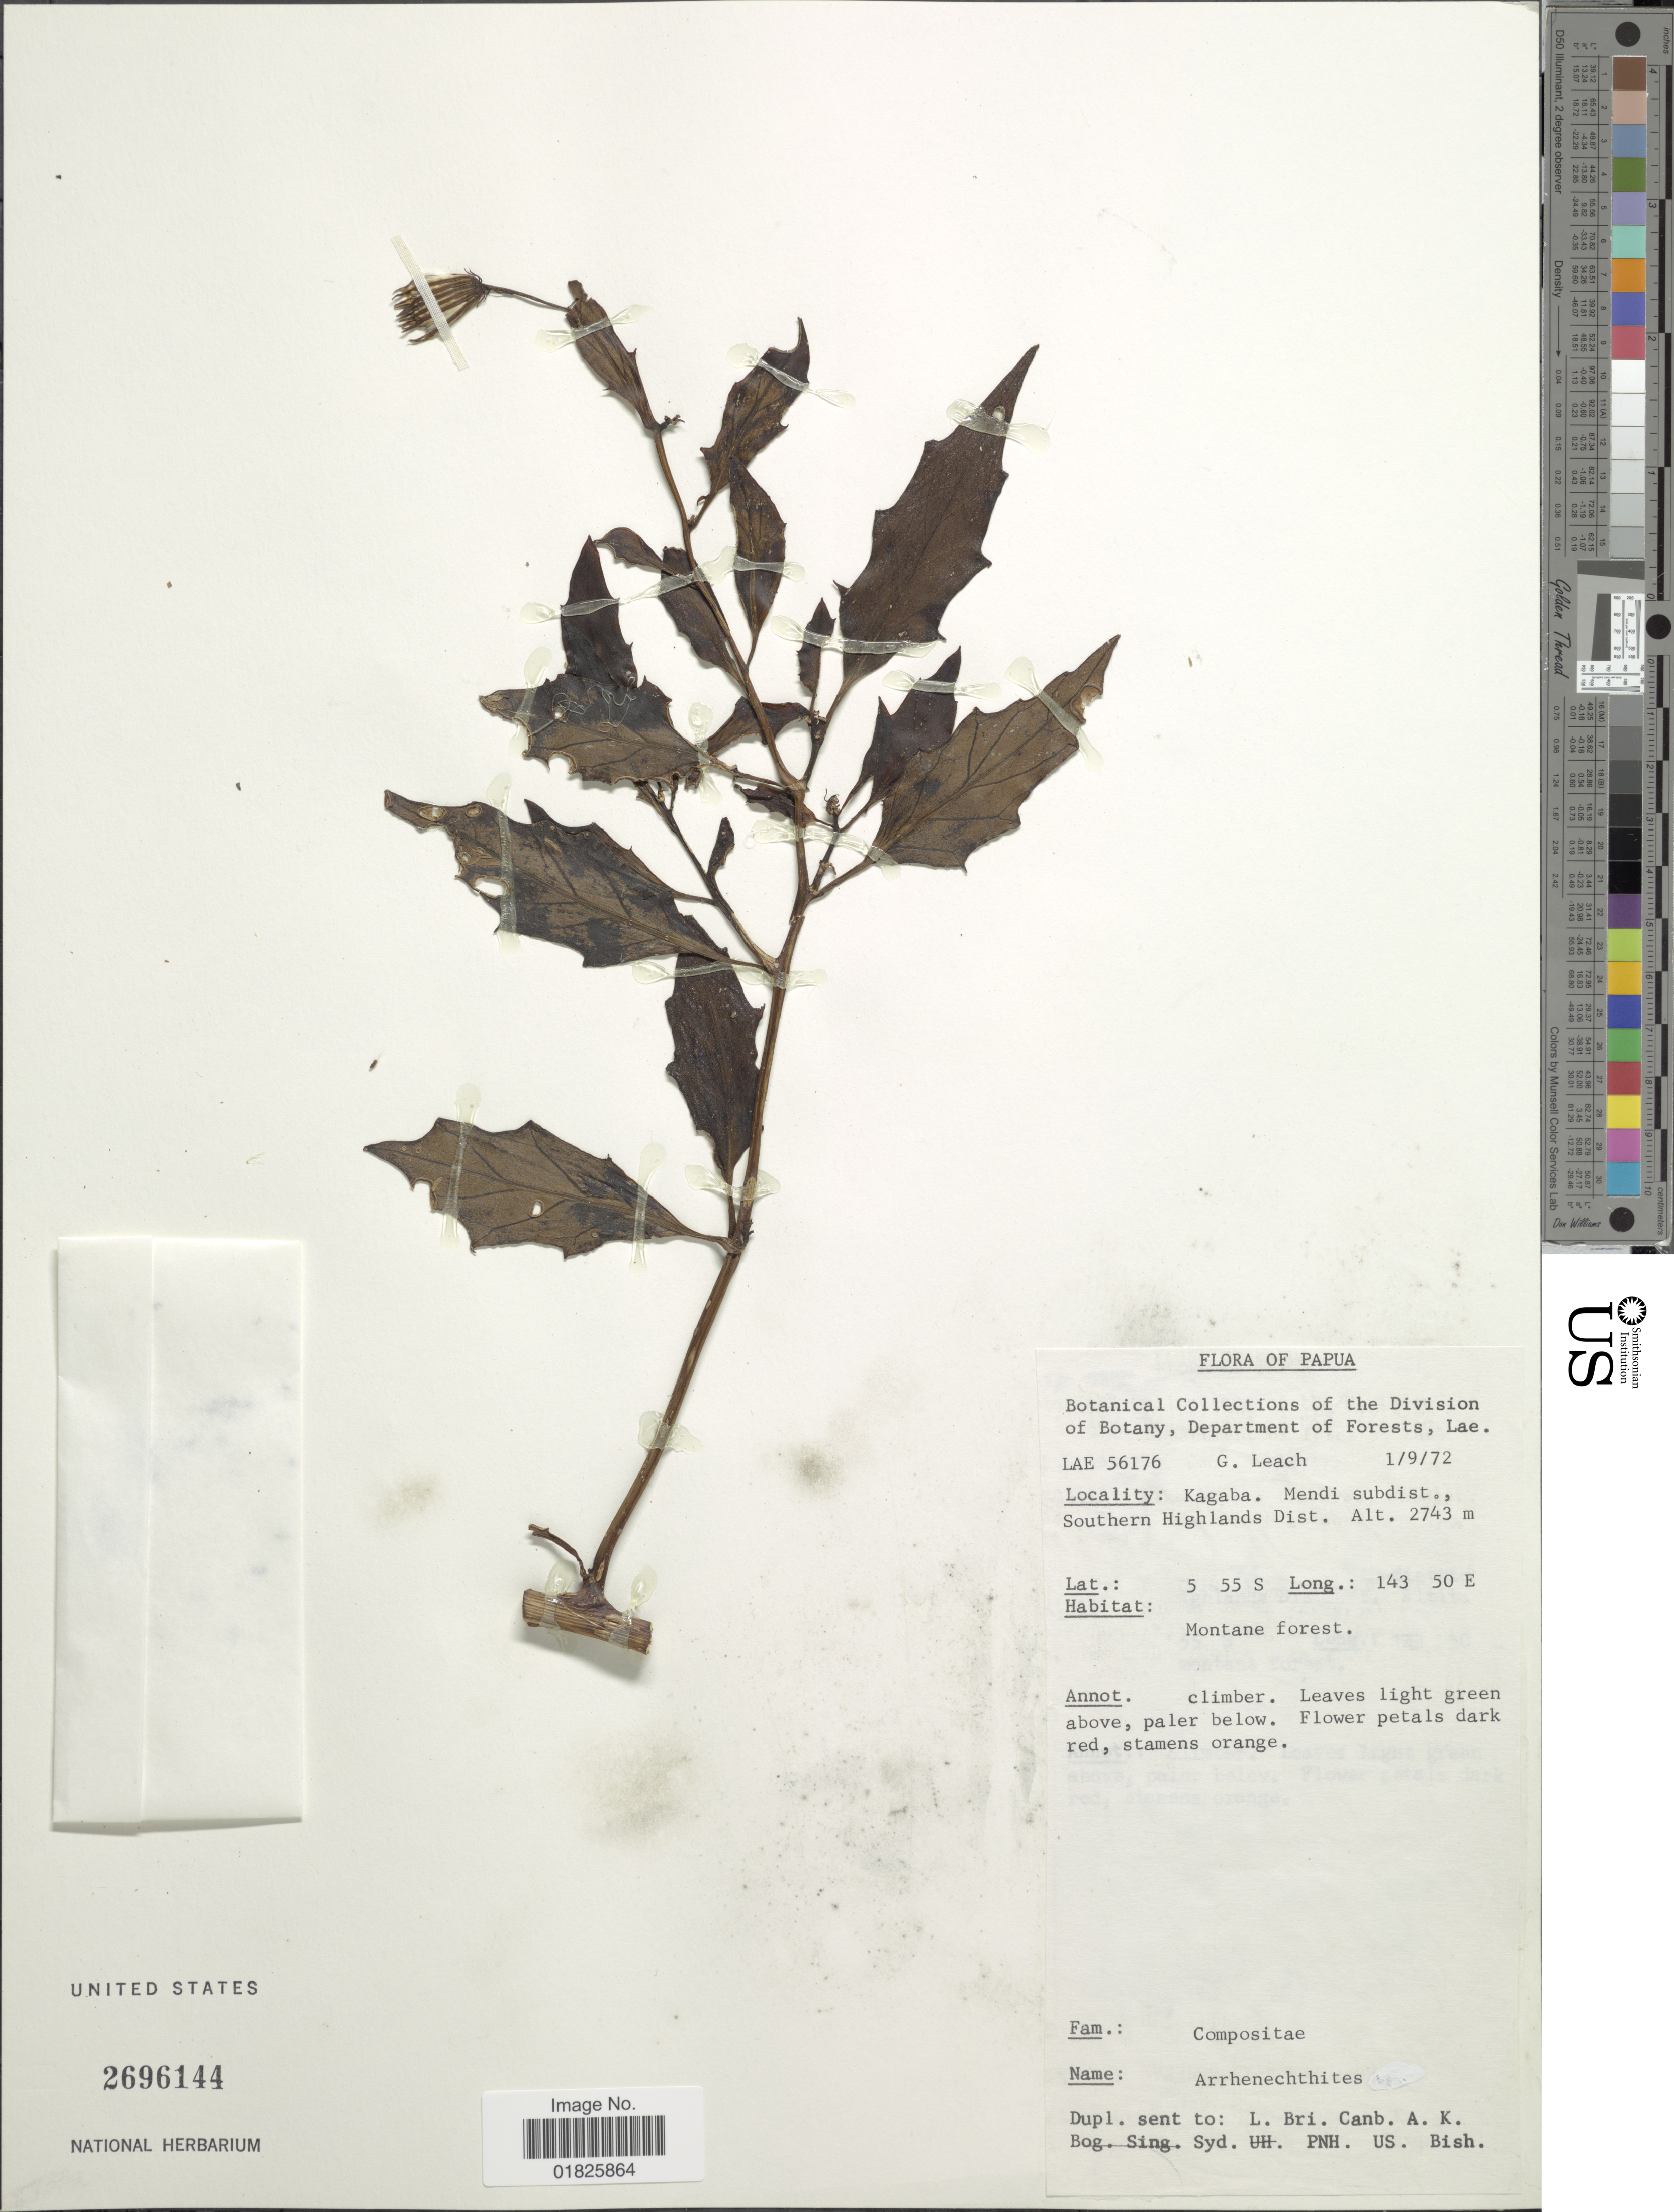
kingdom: Plantae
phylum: Tracheophyta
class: Magnoliopsida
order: Asterales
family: Asteraceae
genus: Arrhenechthites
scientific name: Arrhenechthites sp.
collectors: G. Leach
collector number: LAE56176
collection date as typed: Transcribed d/m/y: 1/9/72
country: Papua New Guinea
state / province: Southern Highlands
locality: Papua, Kagaba, Mendi subdist.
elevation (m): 2743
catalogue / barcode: US 2696144